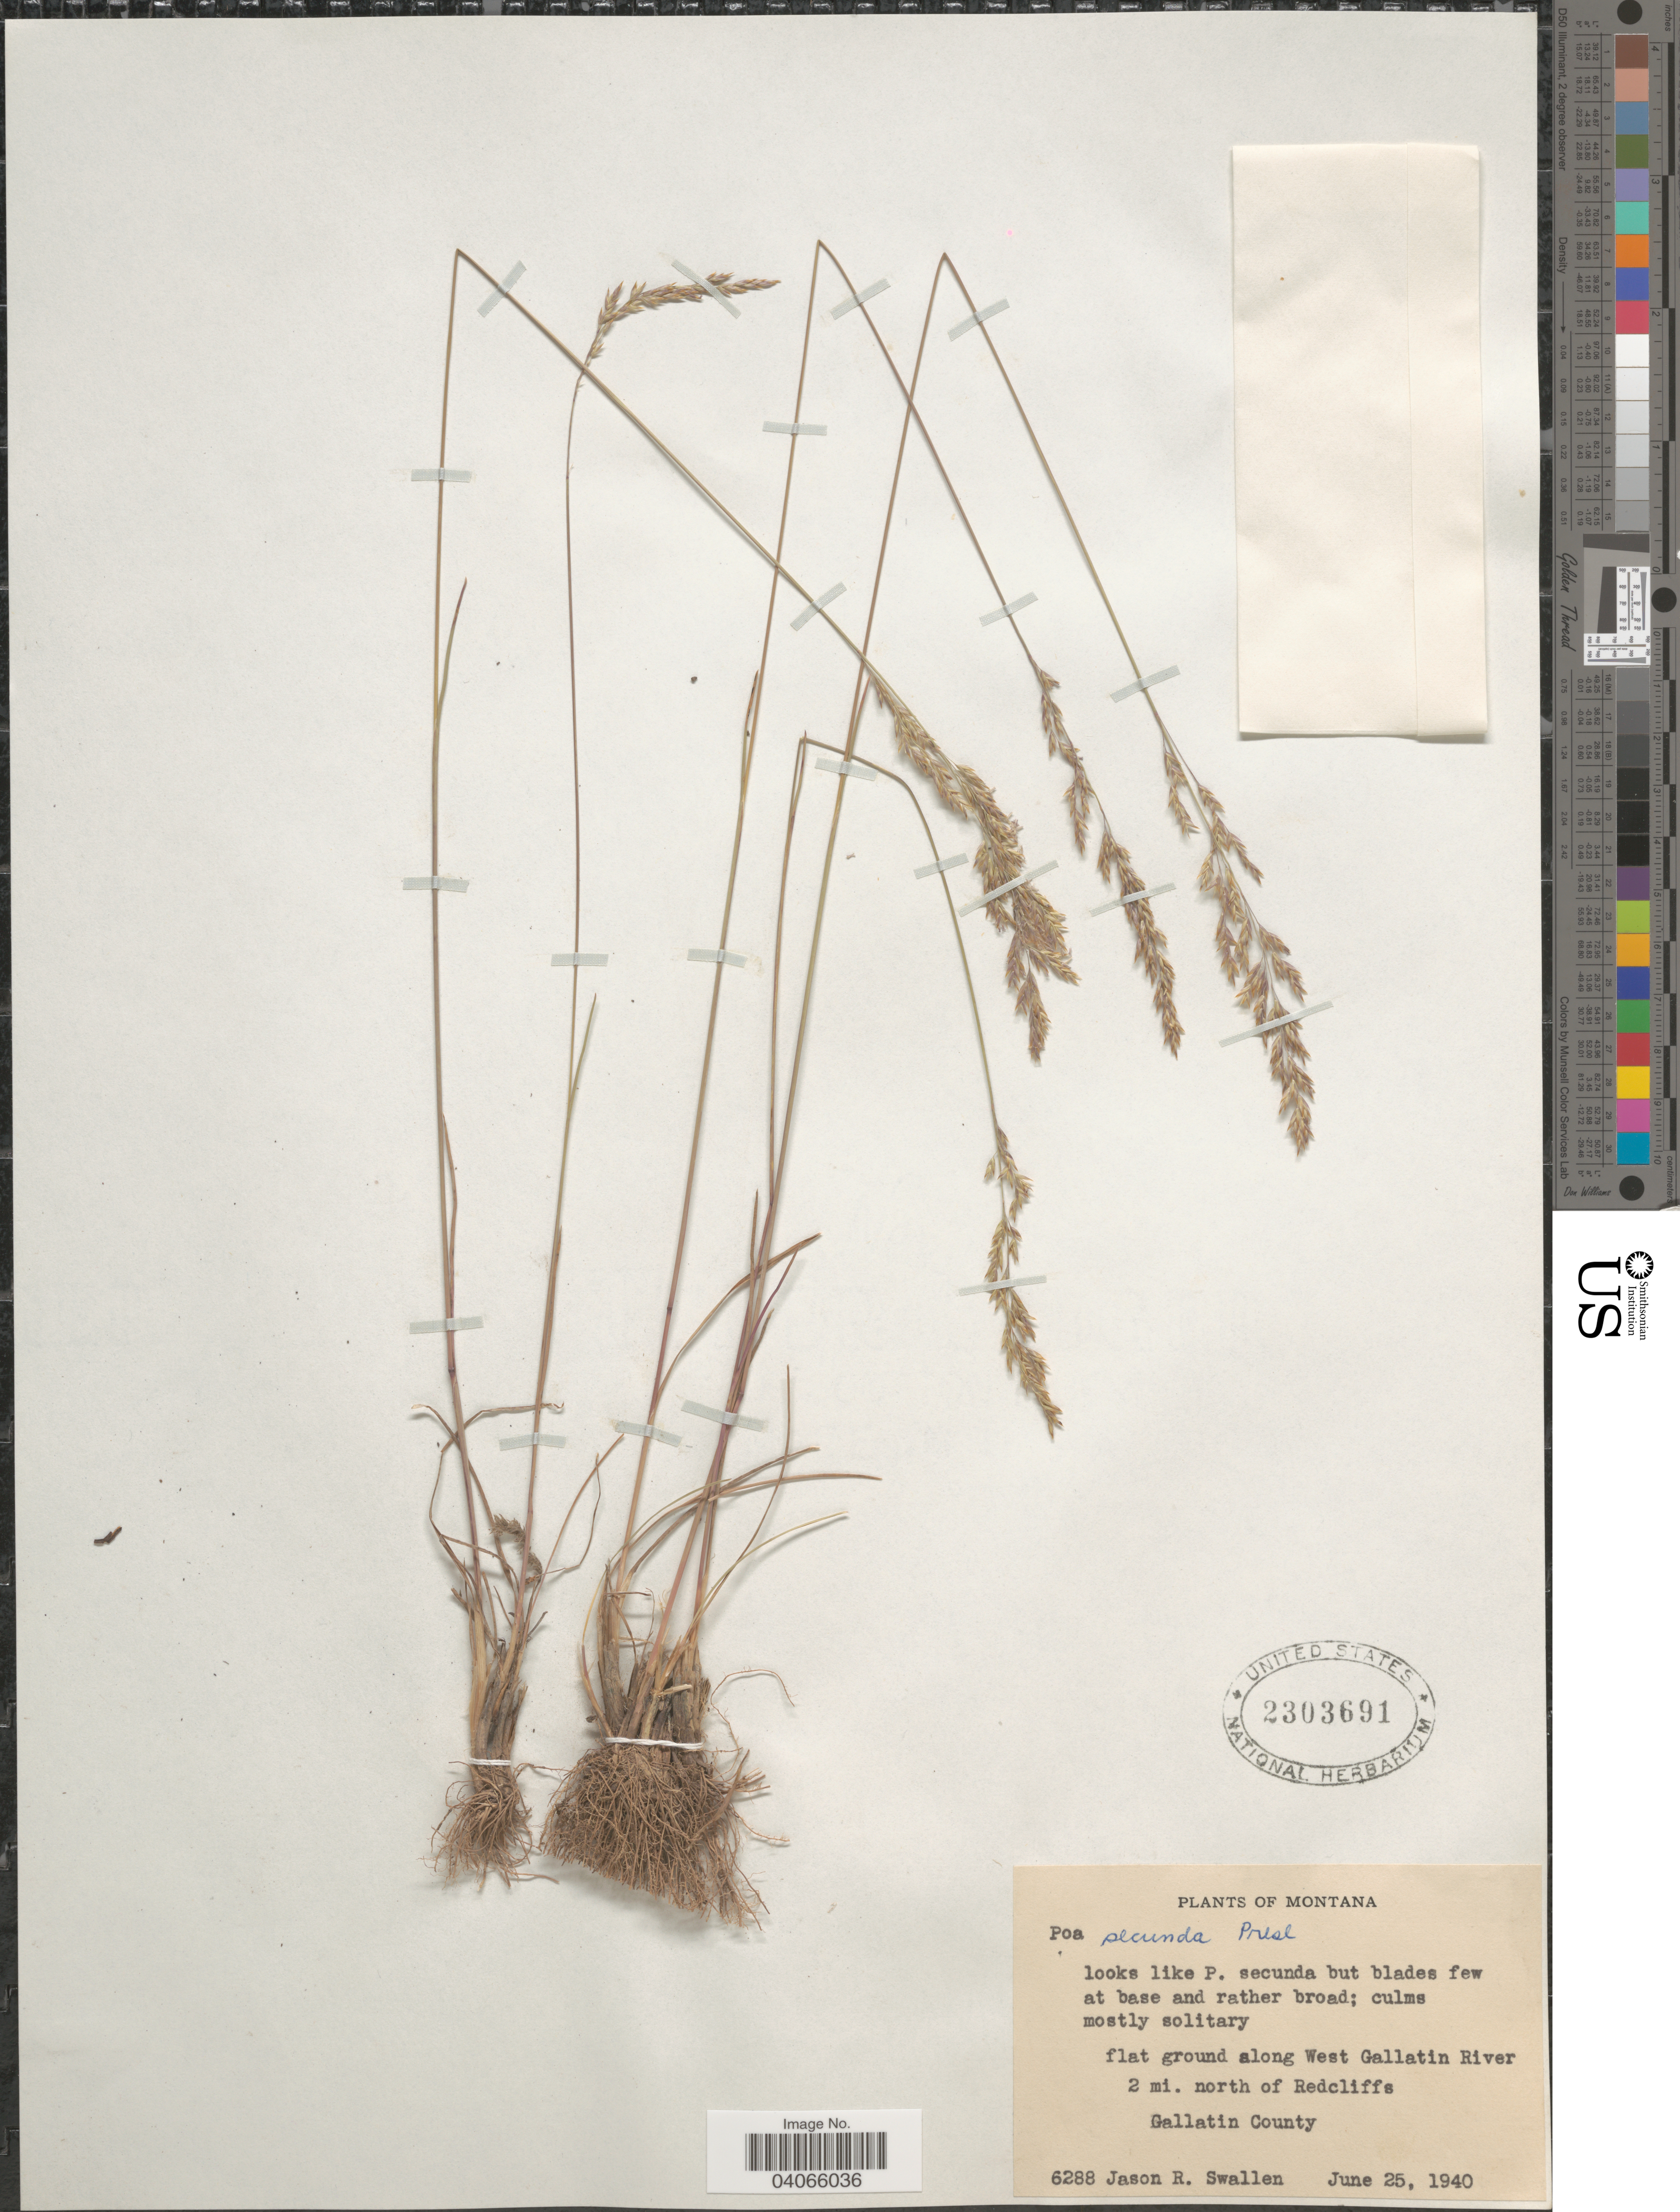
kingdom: Plantae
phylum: Tracheophyta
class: Liliopsida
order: Poales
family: Poaceae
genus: Poa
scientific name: Poa secunda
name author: J. Presl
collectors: J. R. Swallen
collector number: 6288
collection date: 1940-06-25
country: United States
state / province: Montana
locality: Flat ground along West Gallatin River 2 mi. north of Redcliffs. Gallatin County.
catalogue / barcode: US 2303691